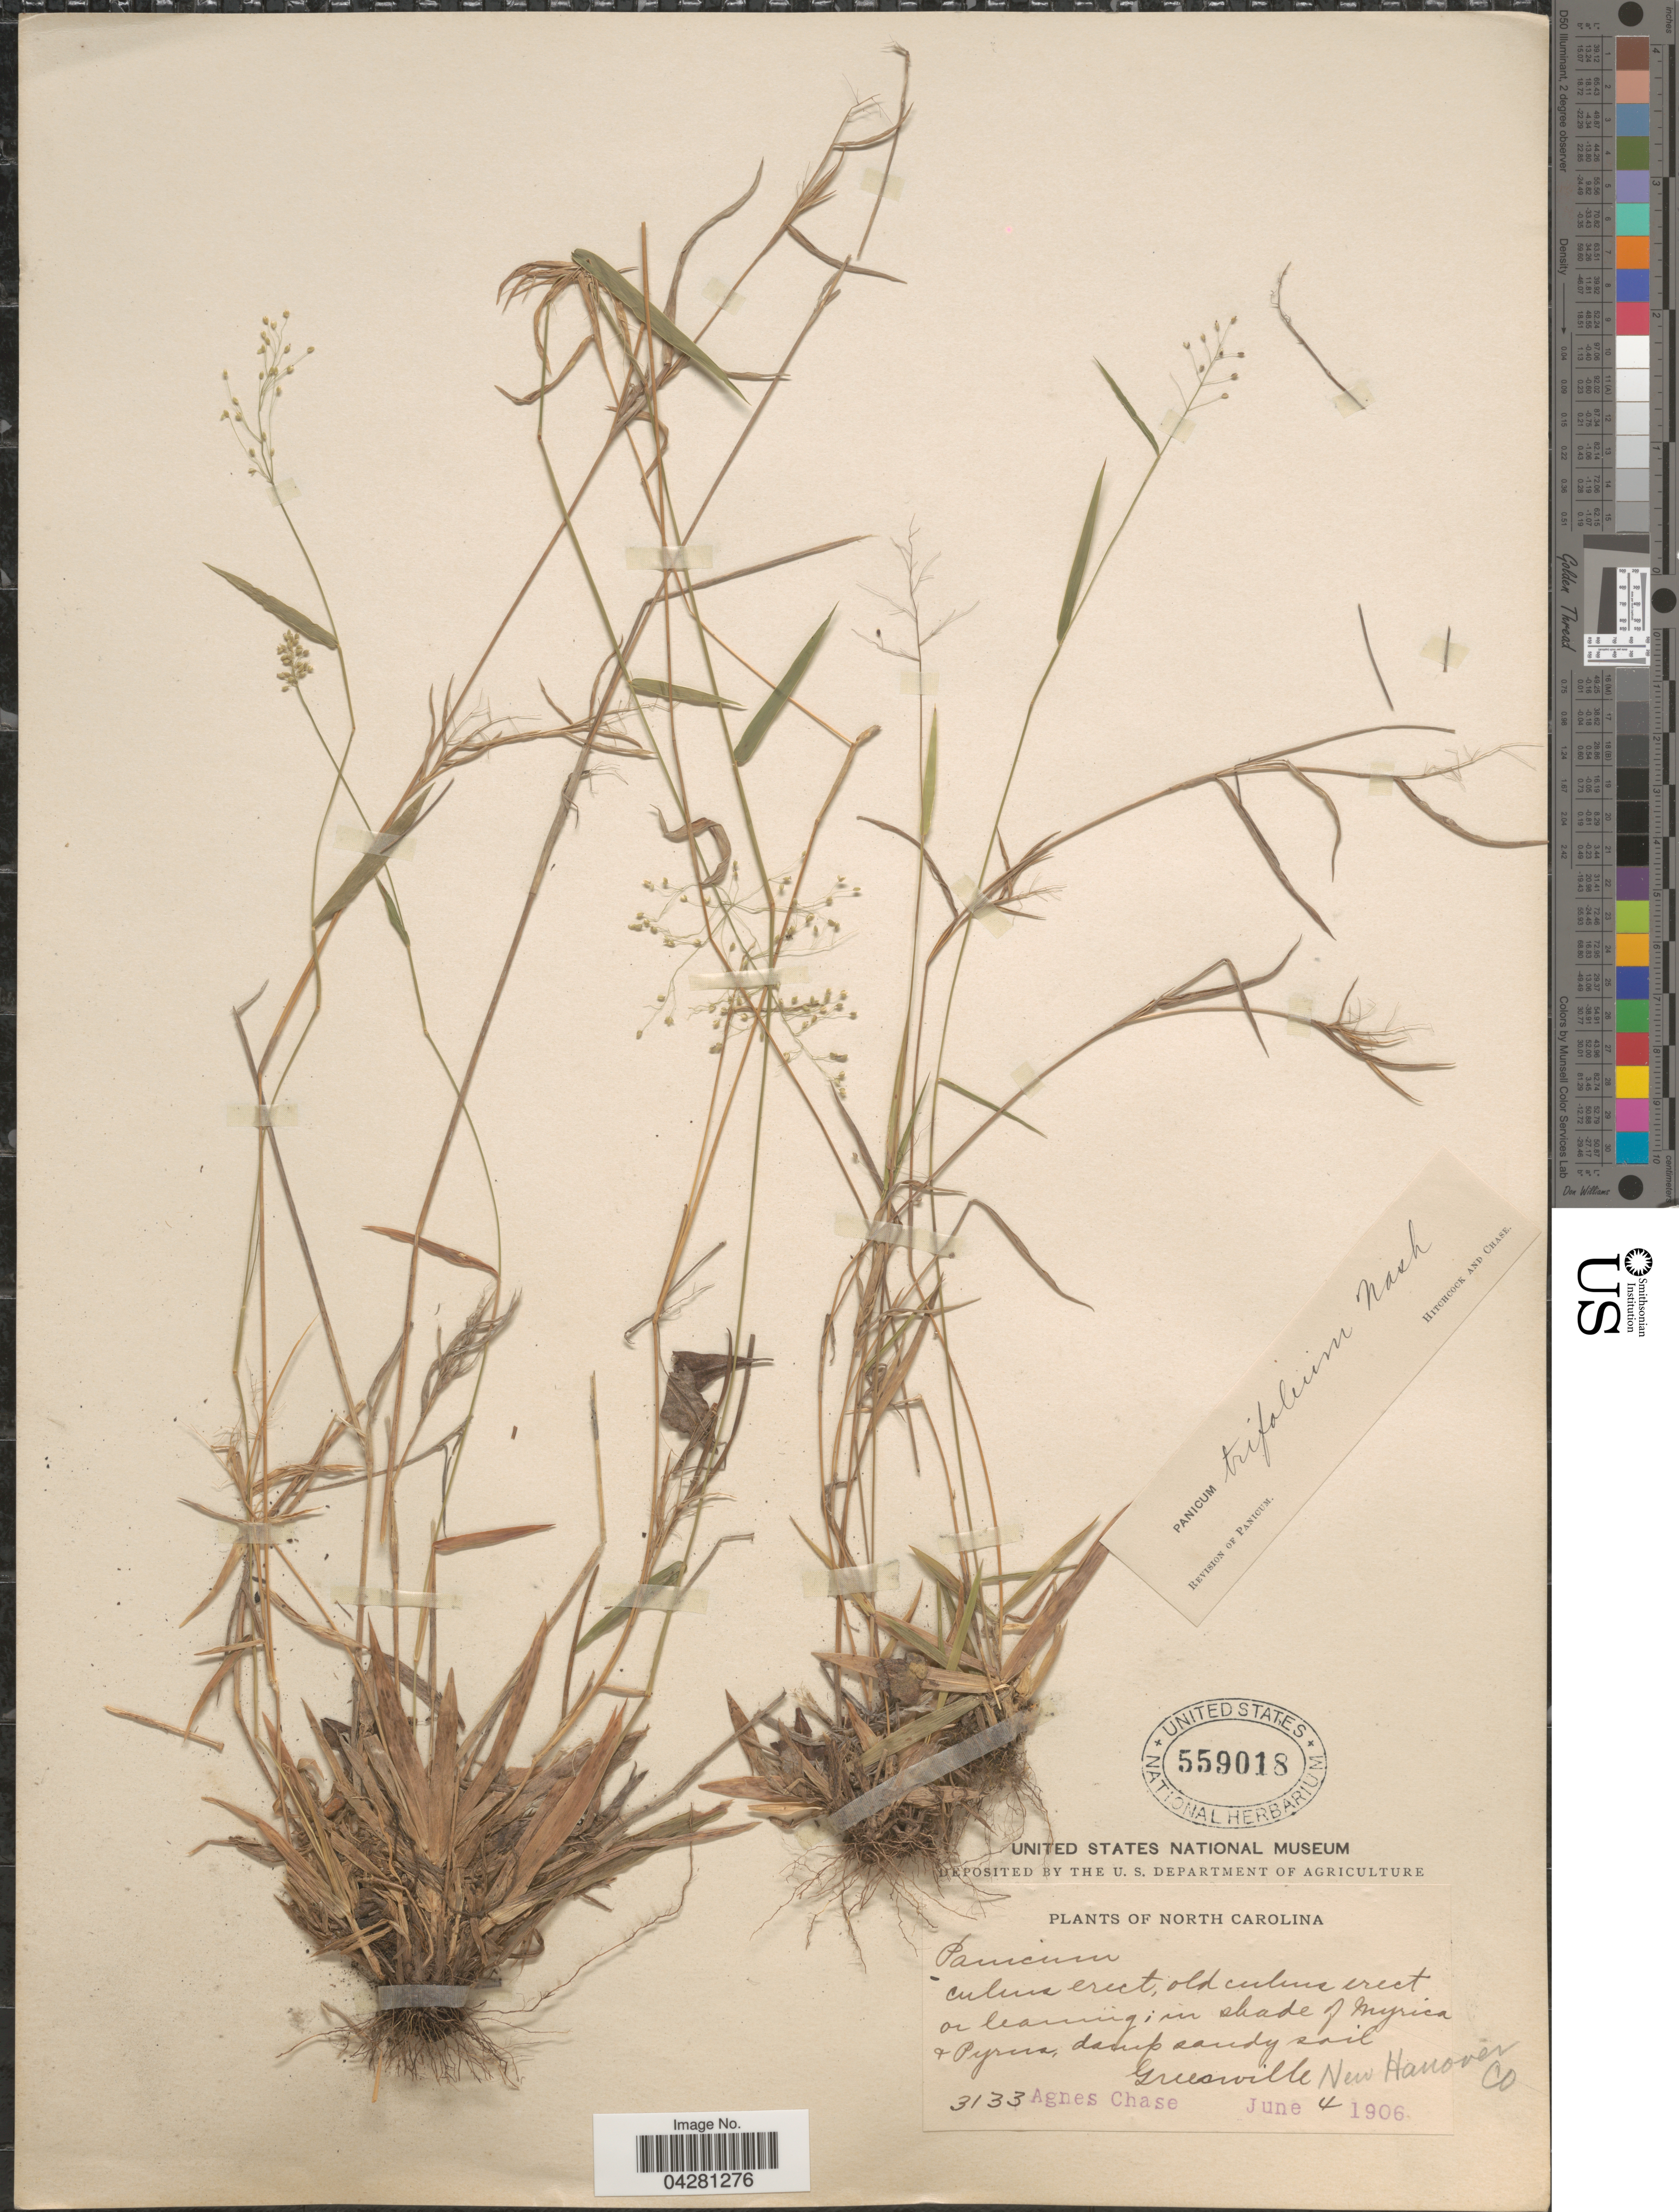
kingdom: Plantae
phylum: Tracheophyta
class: Liliopsida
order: Poales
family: Poaceae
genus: Dichanthelium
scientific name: Dichanthelium dichotomum var. unciphyllum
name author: (Trin.) Davidse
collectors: A. Chase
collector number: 3133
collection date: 1906-06-04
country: United States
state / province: North Carolina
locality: Greenville. New Hanover Co.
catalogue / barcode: US 559018